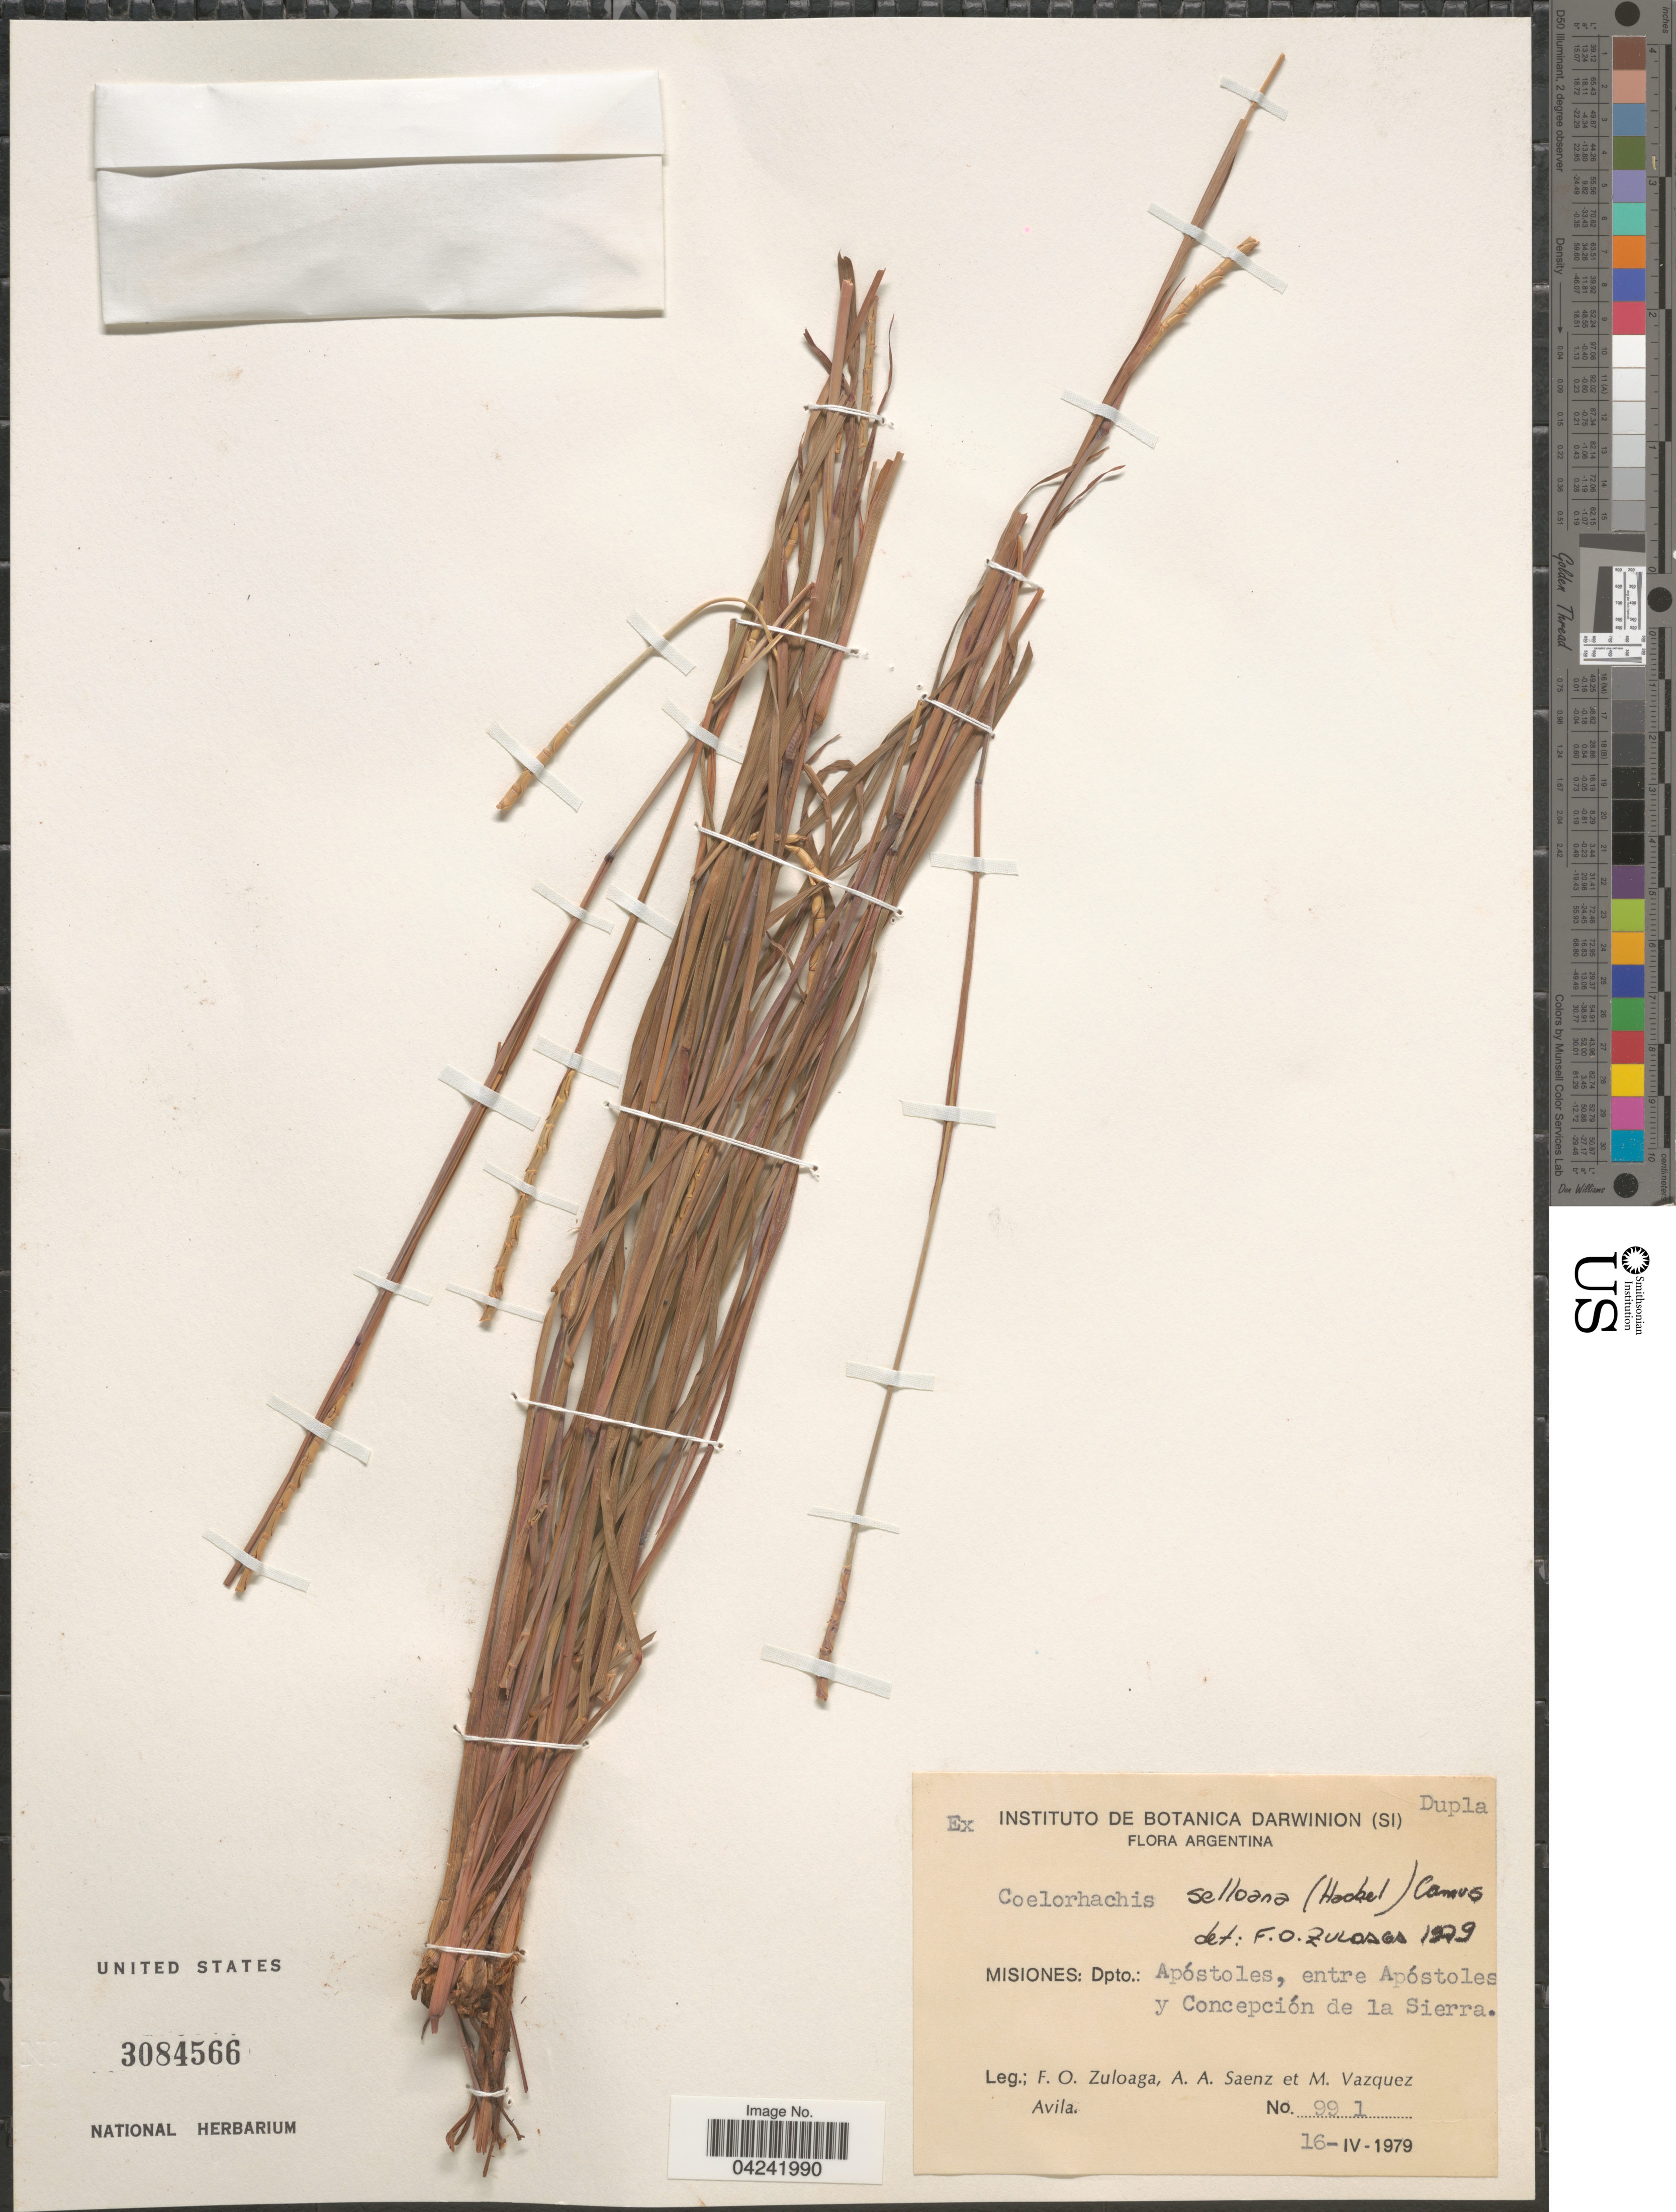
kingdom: Plantae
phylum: Tracheophyta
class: Liliopsida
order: Poales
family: Poaceae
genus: Mnesithea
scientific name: Mnesithea selloana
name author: (Hack.) de Koning & Sosef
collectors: F. O. Zuloaga, A. A. Saenz & M. Vázquez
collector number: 991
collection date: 1979-04-16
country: Argentina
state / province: Misiones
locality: Dpto.: Apóstoles, entre Apóstoles y Concepción de la Sierra.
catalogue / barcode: US 3084566